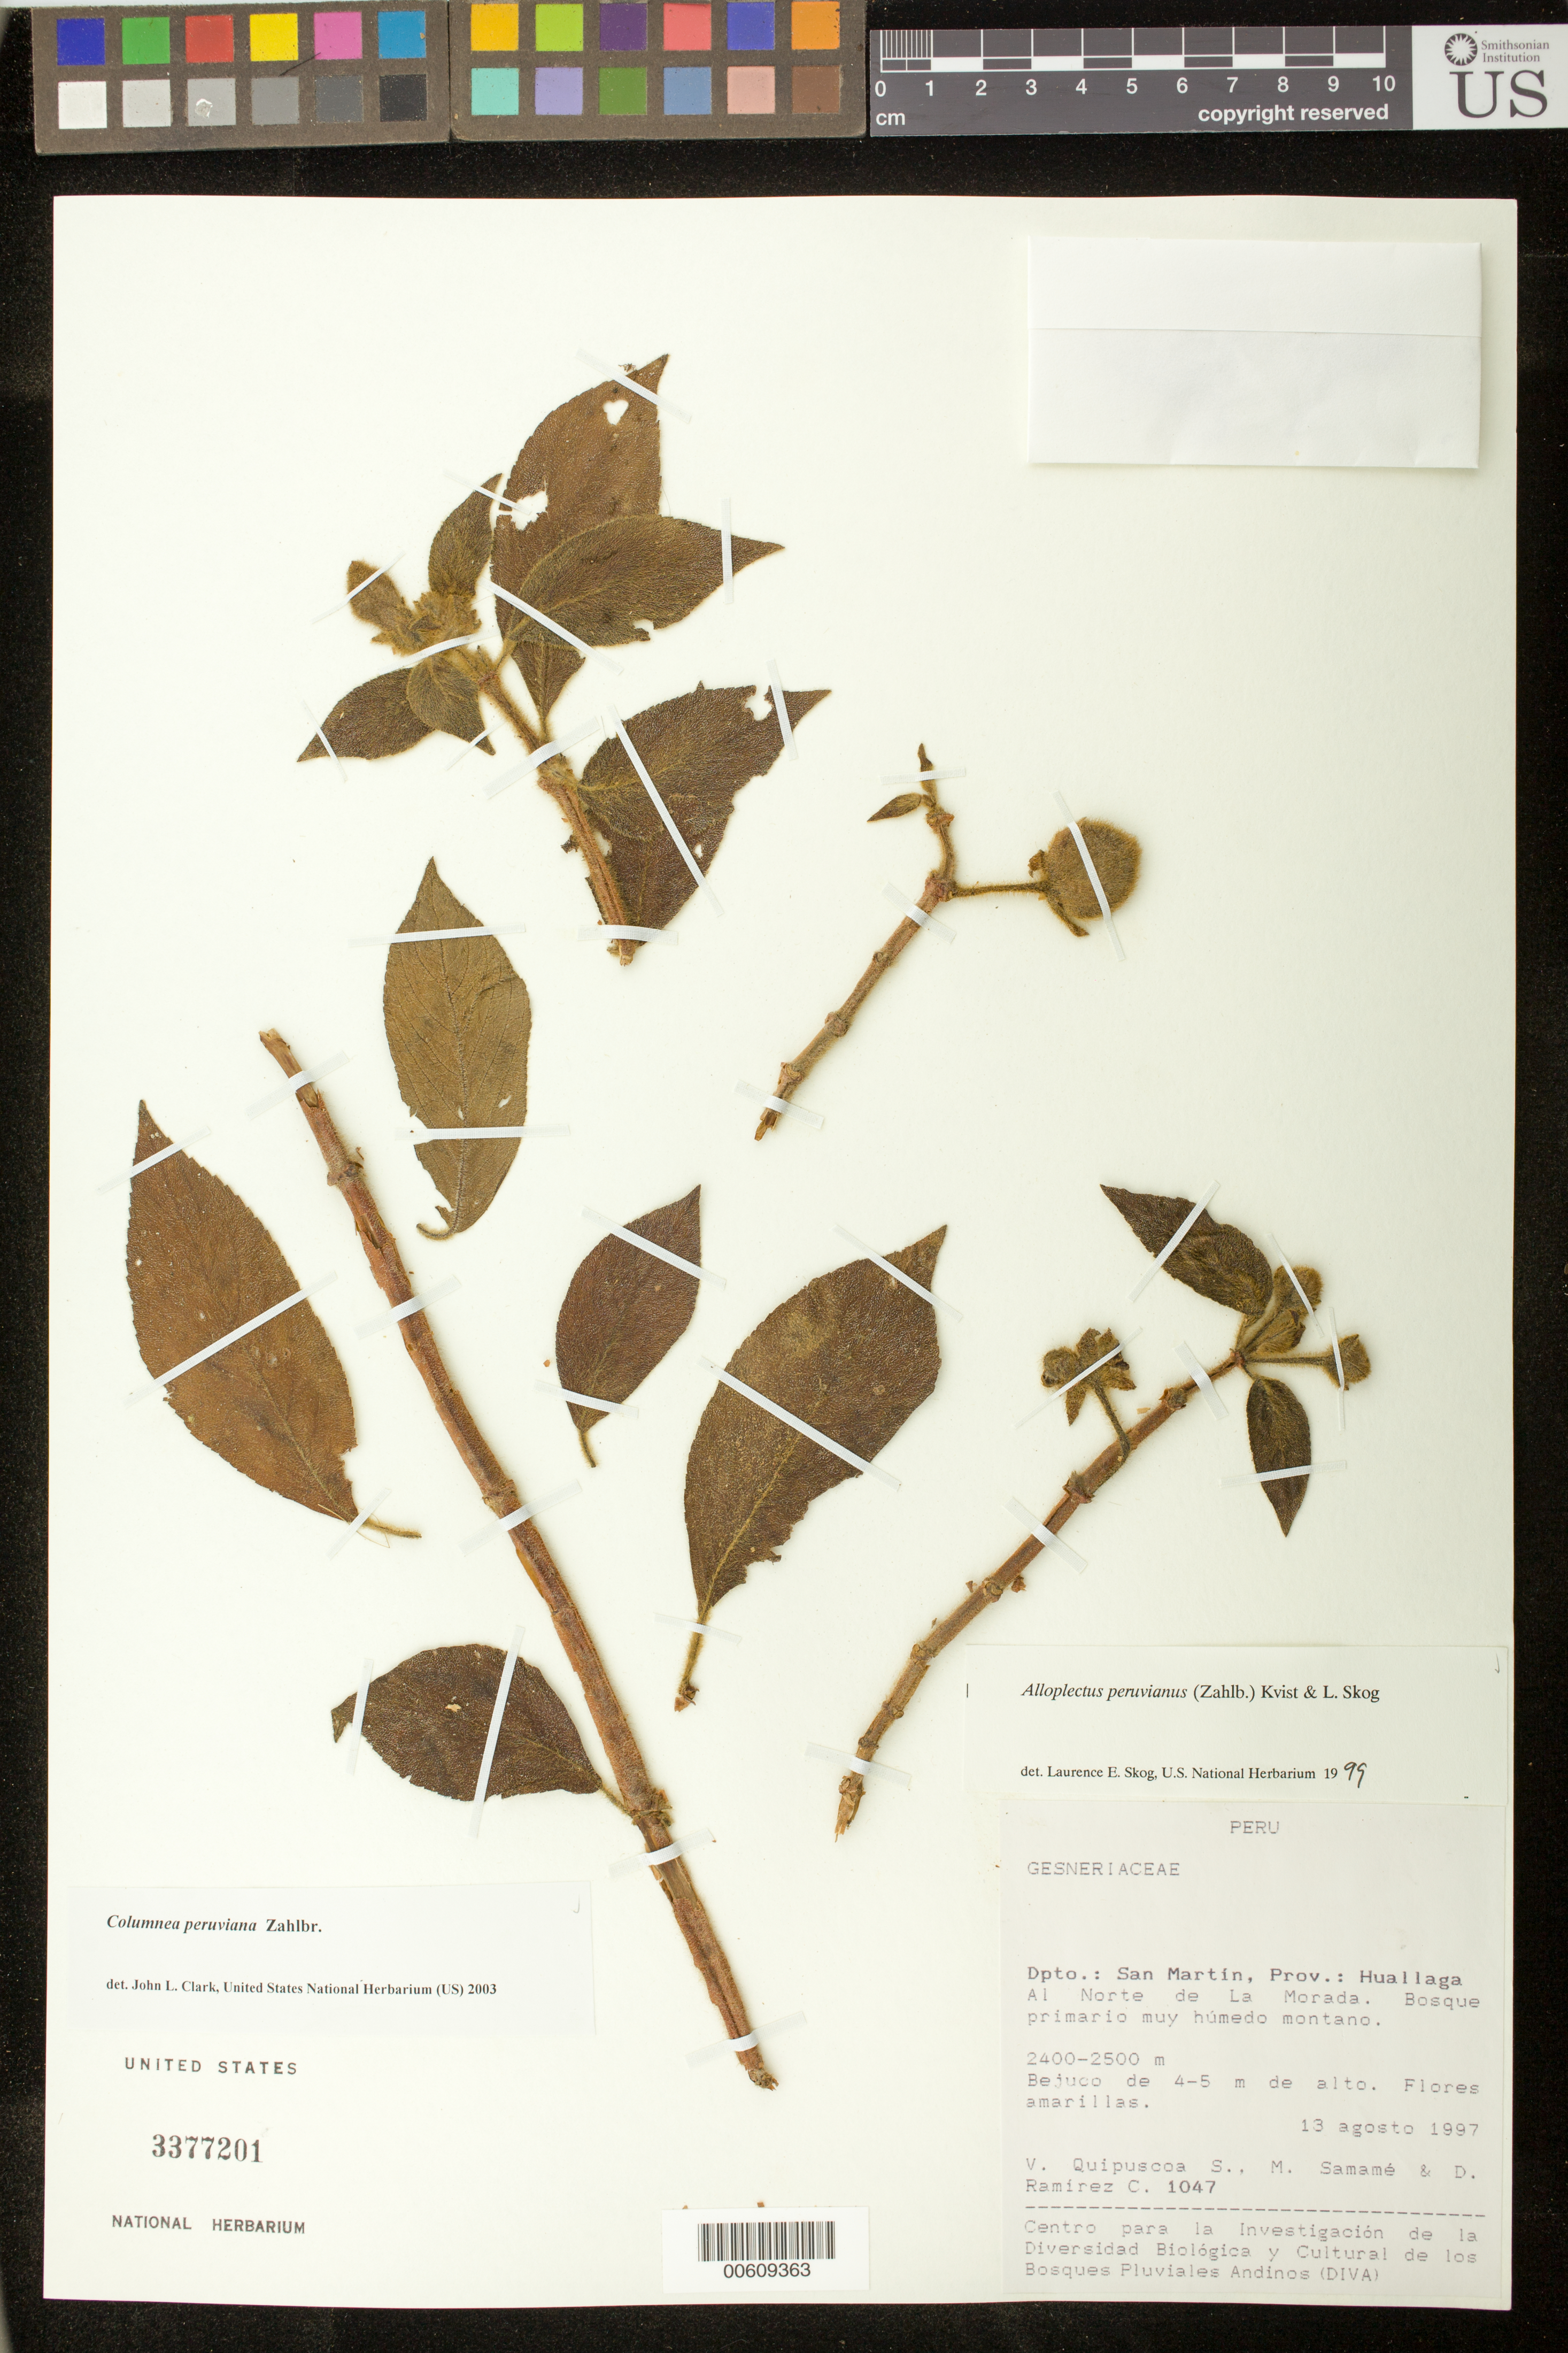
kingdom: Plantae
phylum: Tracheophyta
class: Magnoliopsida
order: Lamiales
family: Gesneriaceae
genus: Columnea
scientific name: Columnea peruviana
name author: Zahlbr.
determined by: Clark, J. L., (SEL), The Marie Selby Botanical Garden (UNITED STATES)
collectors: V. Quipuscoa, M. Samame & D. Ramírez C.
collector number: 1047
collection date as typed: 13 Aug 1997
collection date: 1997-08-13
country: Peru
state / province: San Martín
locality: Prov. Huallaga; al N de La Morada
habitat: Bosque primario muy húmedo montano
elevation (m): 2400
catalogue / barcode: US 3377201